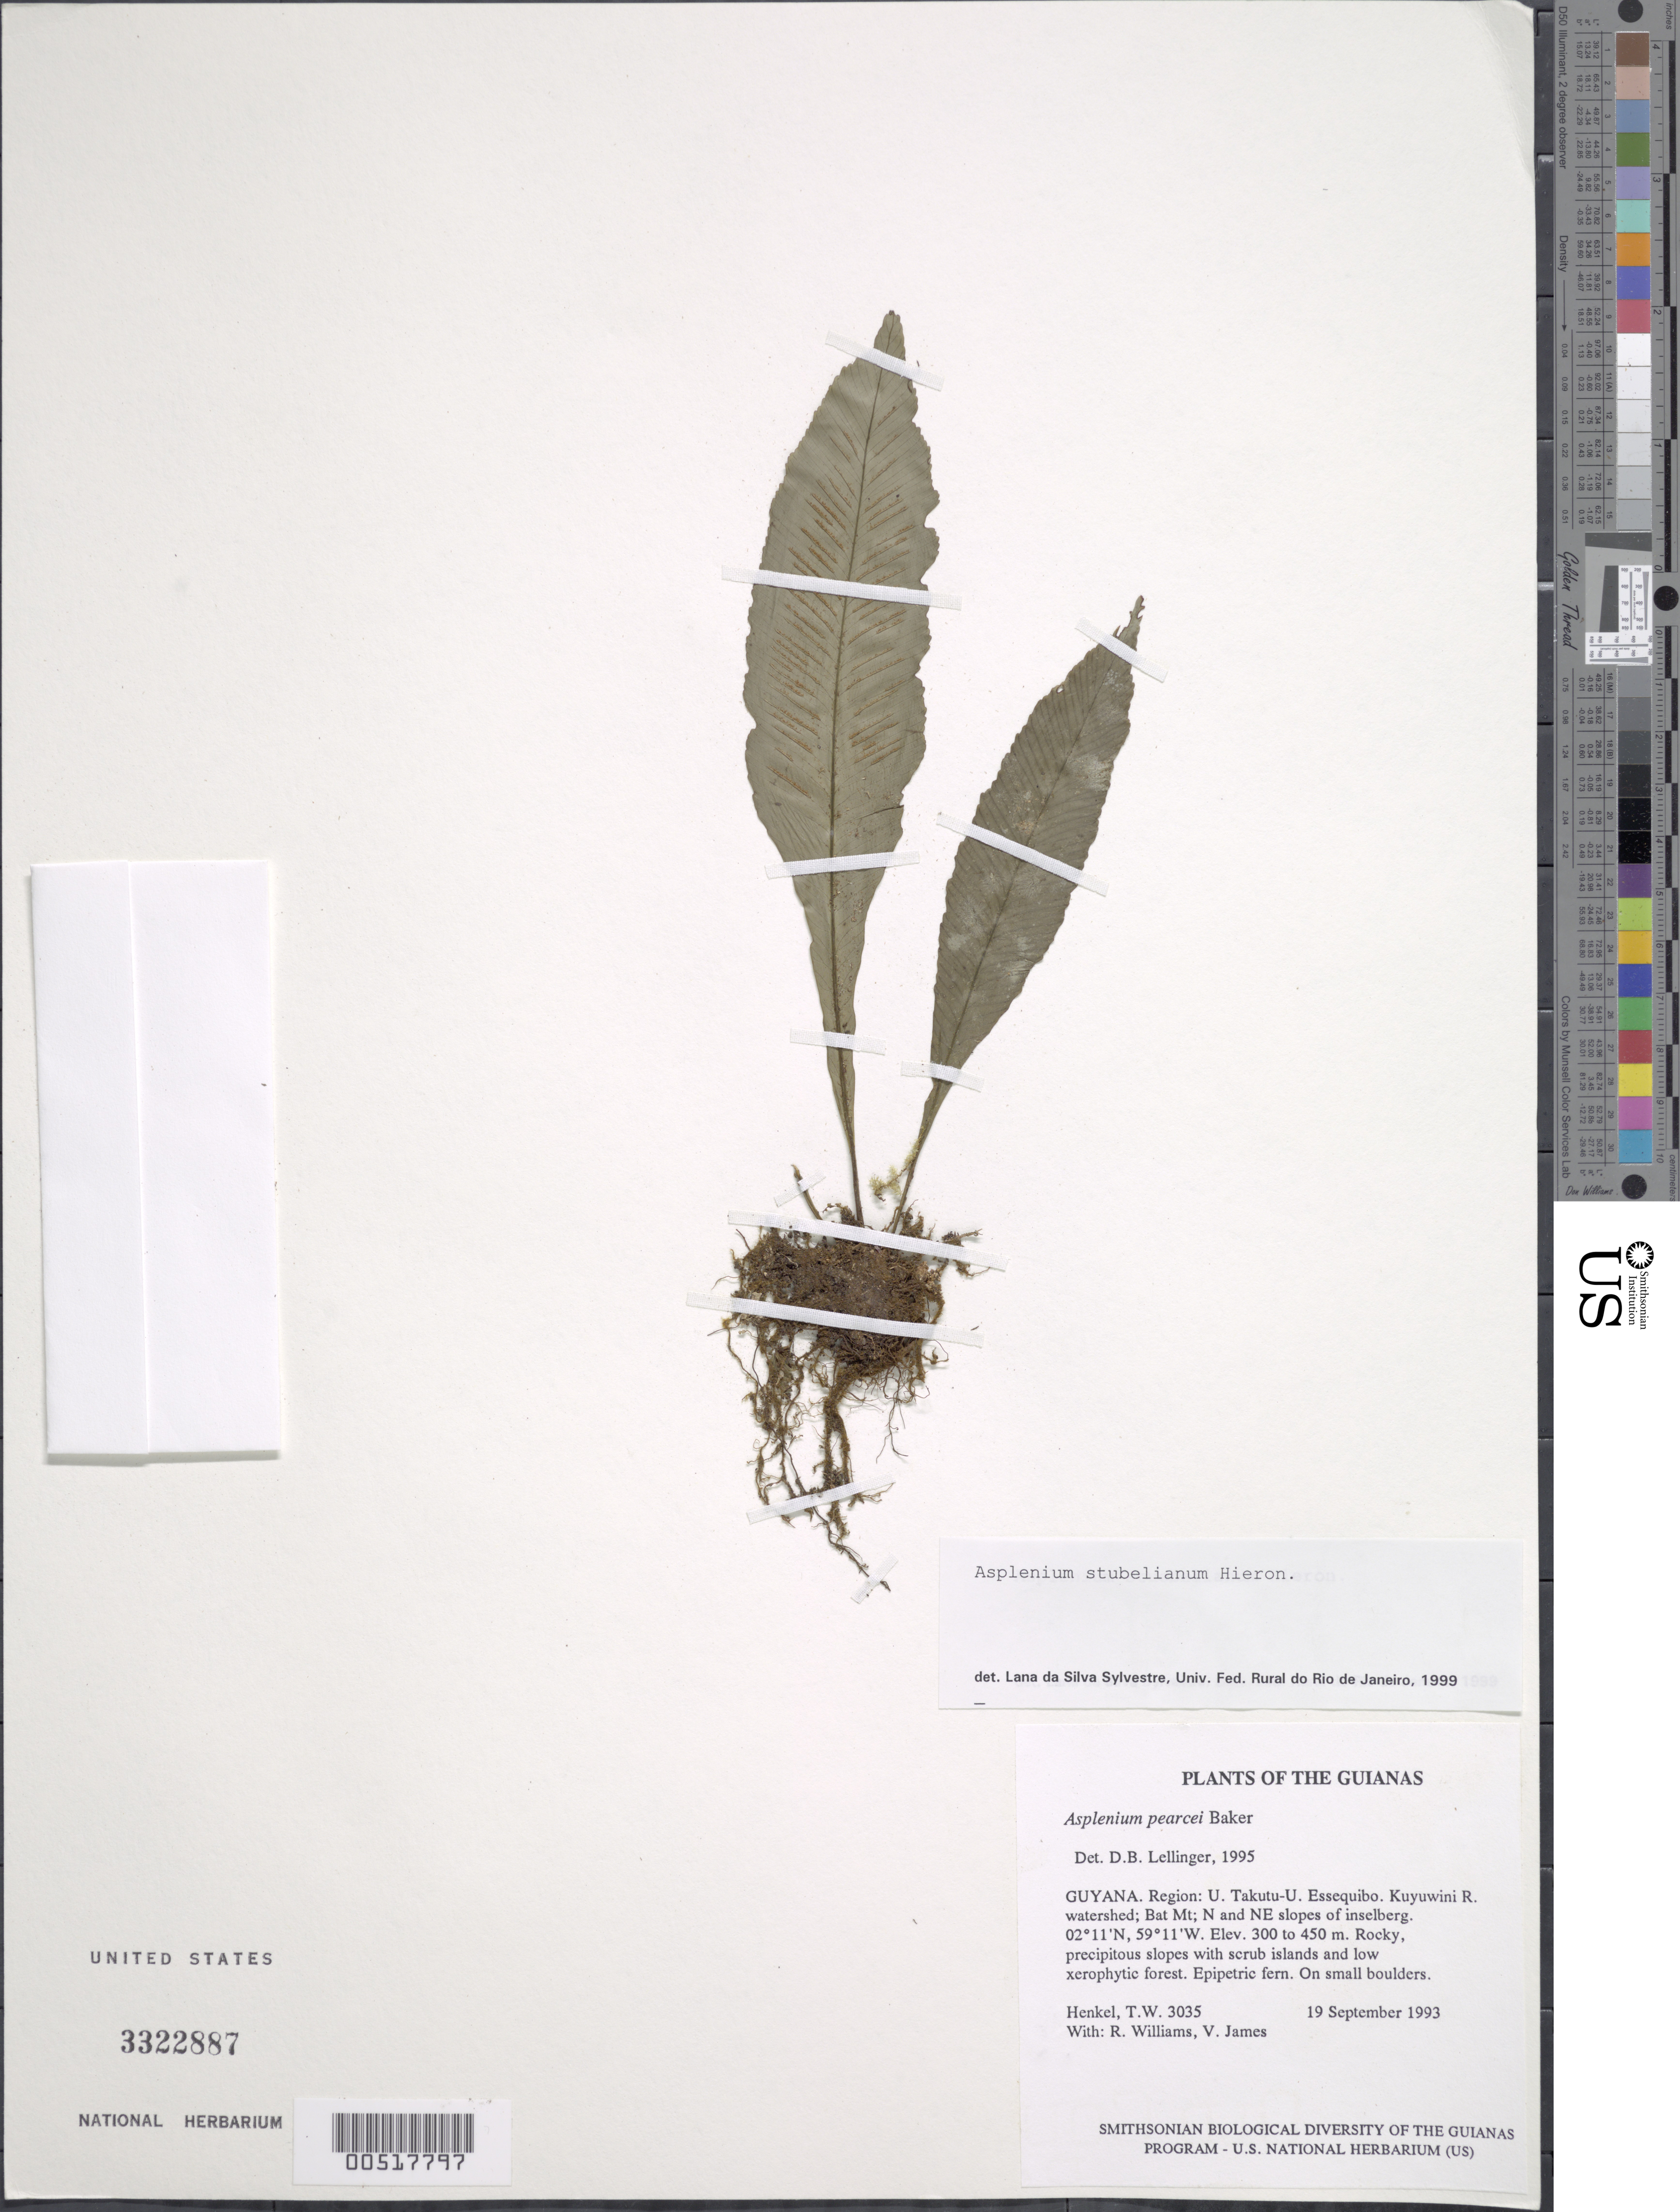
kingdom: Plantae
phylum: Tracheophyta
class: Polypodiopsida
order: Polypodiales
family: Aspleniaceae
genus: Asplenium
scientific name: Asplenium stuebelianum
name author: Hieron.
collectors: T. Henkel, R. Williams & V. James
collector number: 3035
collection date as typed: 19 September 1993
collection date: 1993-09-19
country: Guyana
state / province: U. Takutu-U. Essequibo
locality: Kuyuwini R. watershed; Bat Mt; N and NE slopes of inselberg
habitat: Rocky, precipitous slopes with scrub islands and low xerophytic forest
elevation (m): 300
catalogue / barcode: US 3322887